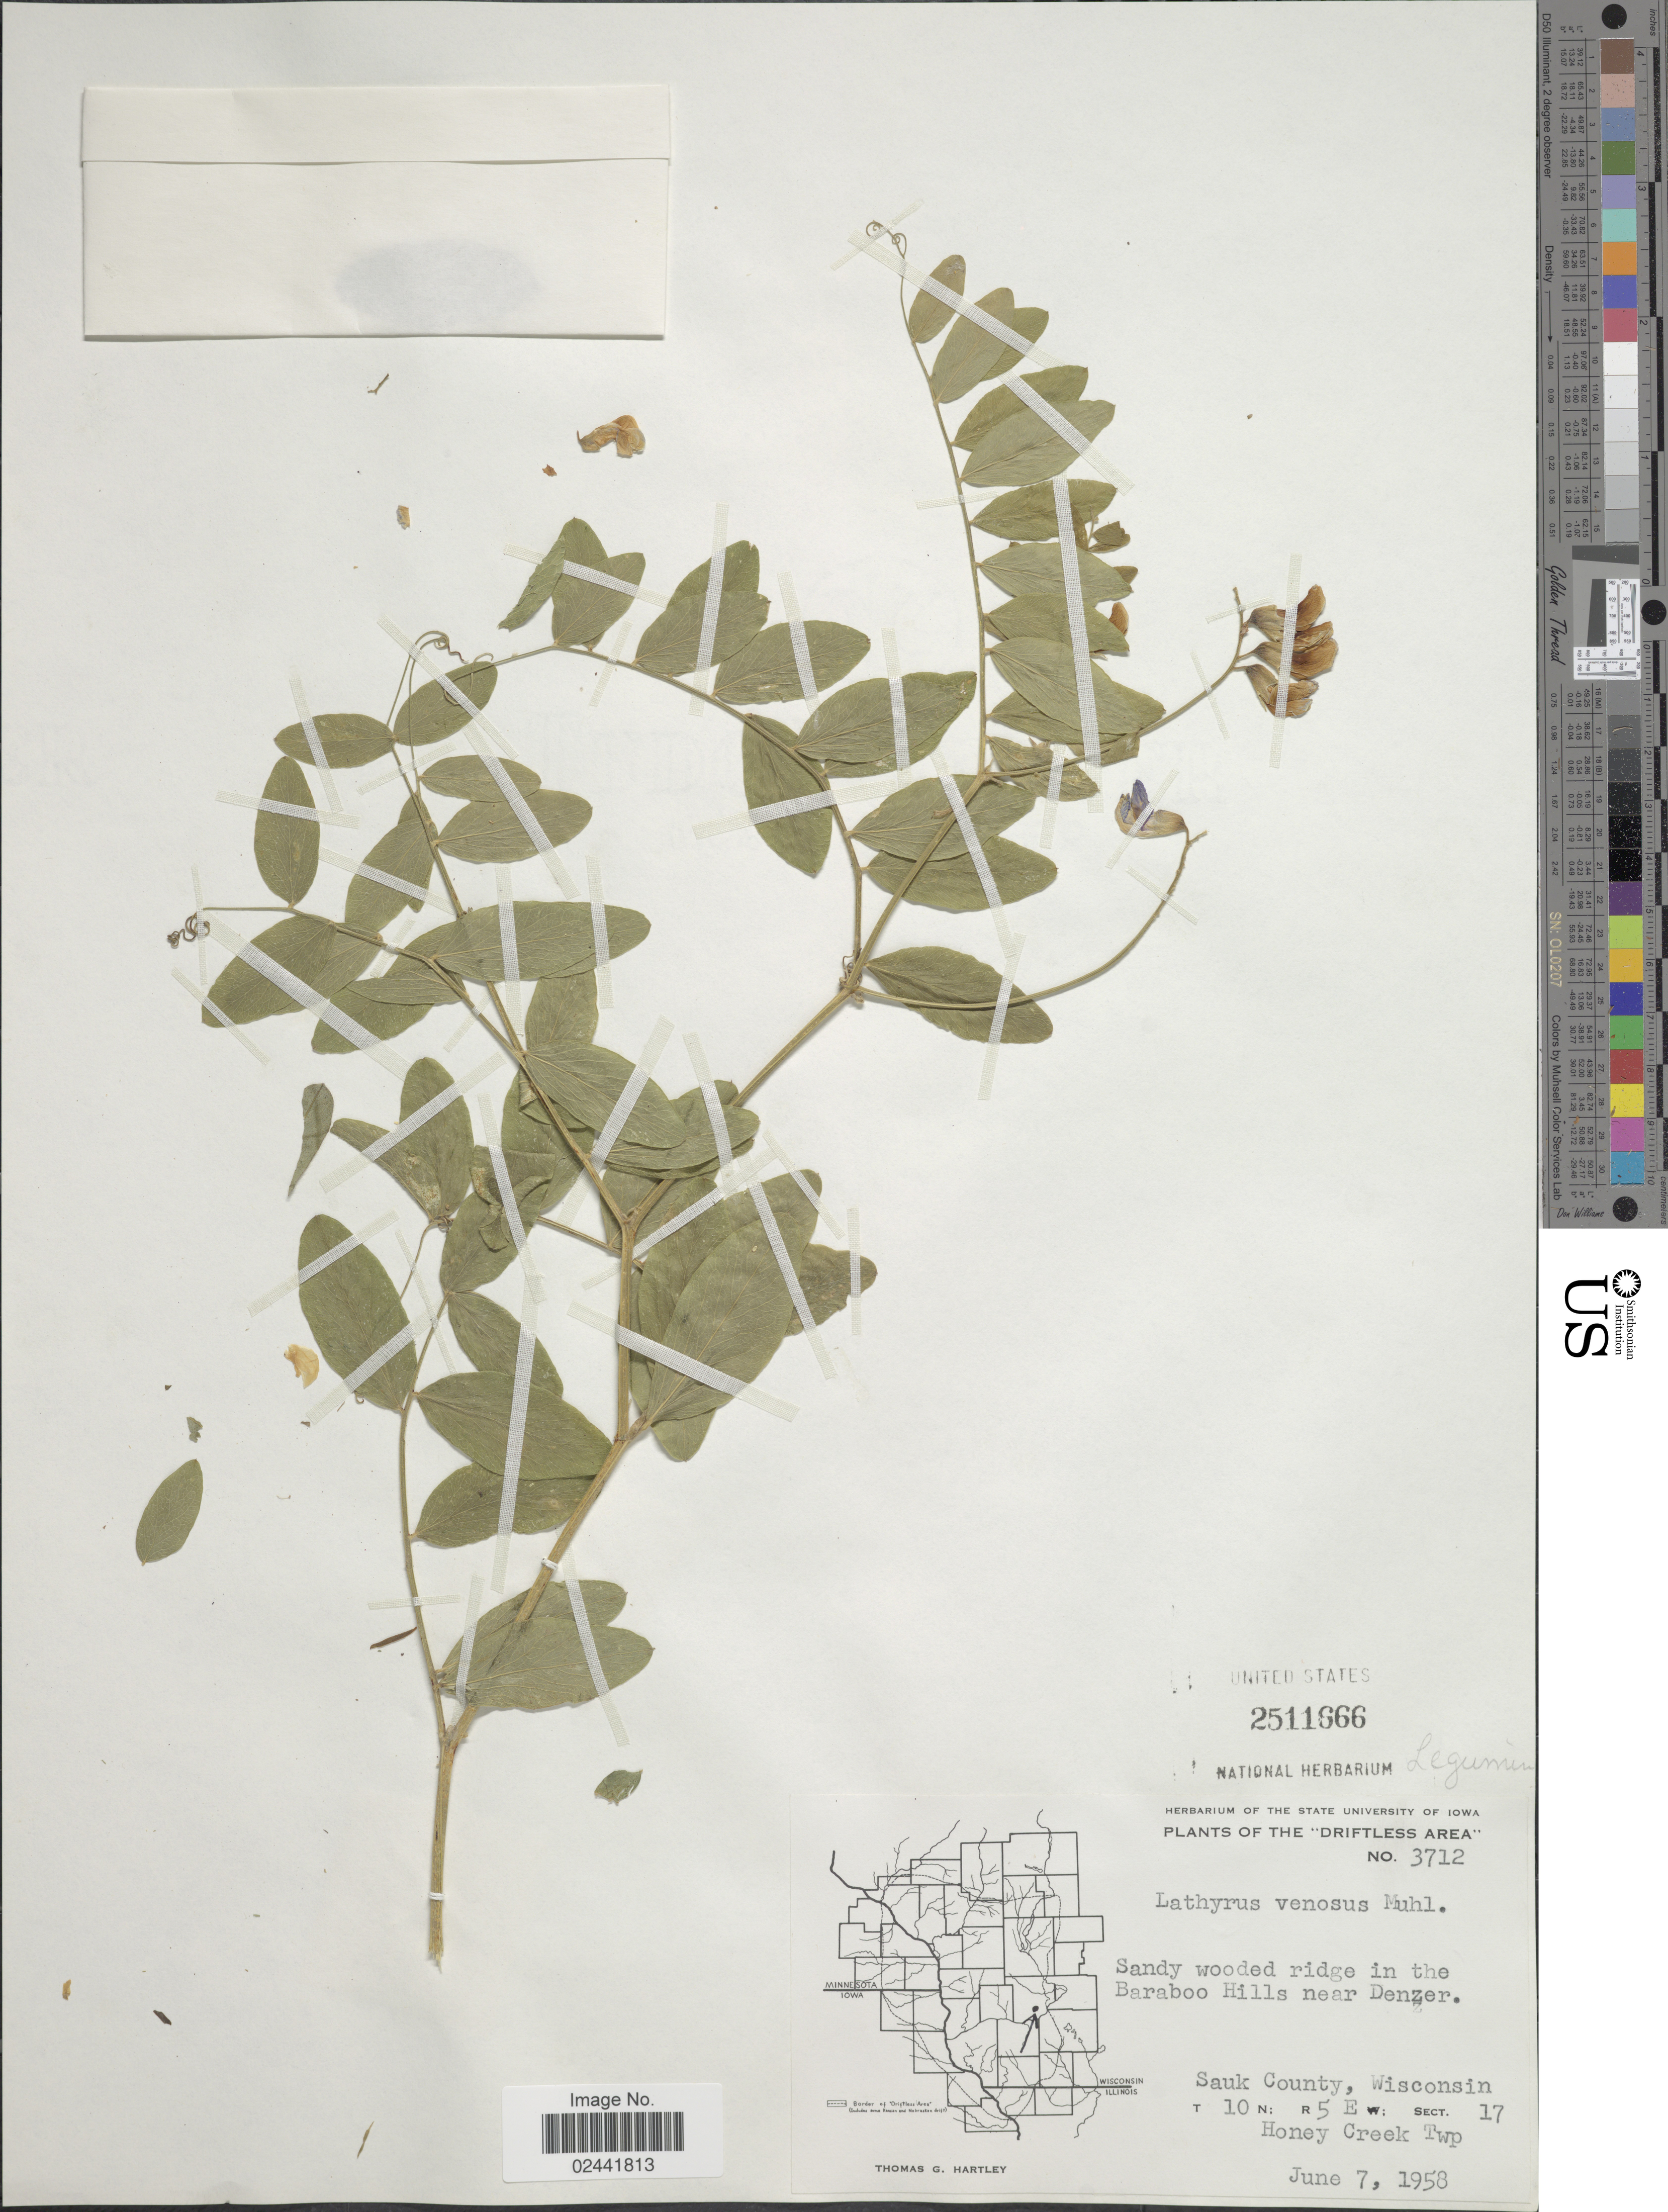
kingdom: Plantae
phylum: Tracheophyta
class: Magnoliopsida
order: Fabales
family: Fabaceae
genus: Lathyrus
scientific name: Lathyrus venosus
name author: Muhl. ex Willd.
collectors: T. G. Hartley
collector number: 3712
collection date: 1958-06-07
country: United States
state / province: Wisconsin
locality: Driftless Area. Sandy wooded ridge in the Baraboo Hill near Denzer. Sauk County T10N; R5E; Sect.17 Honey Creek Twp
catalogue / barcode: US 2511666